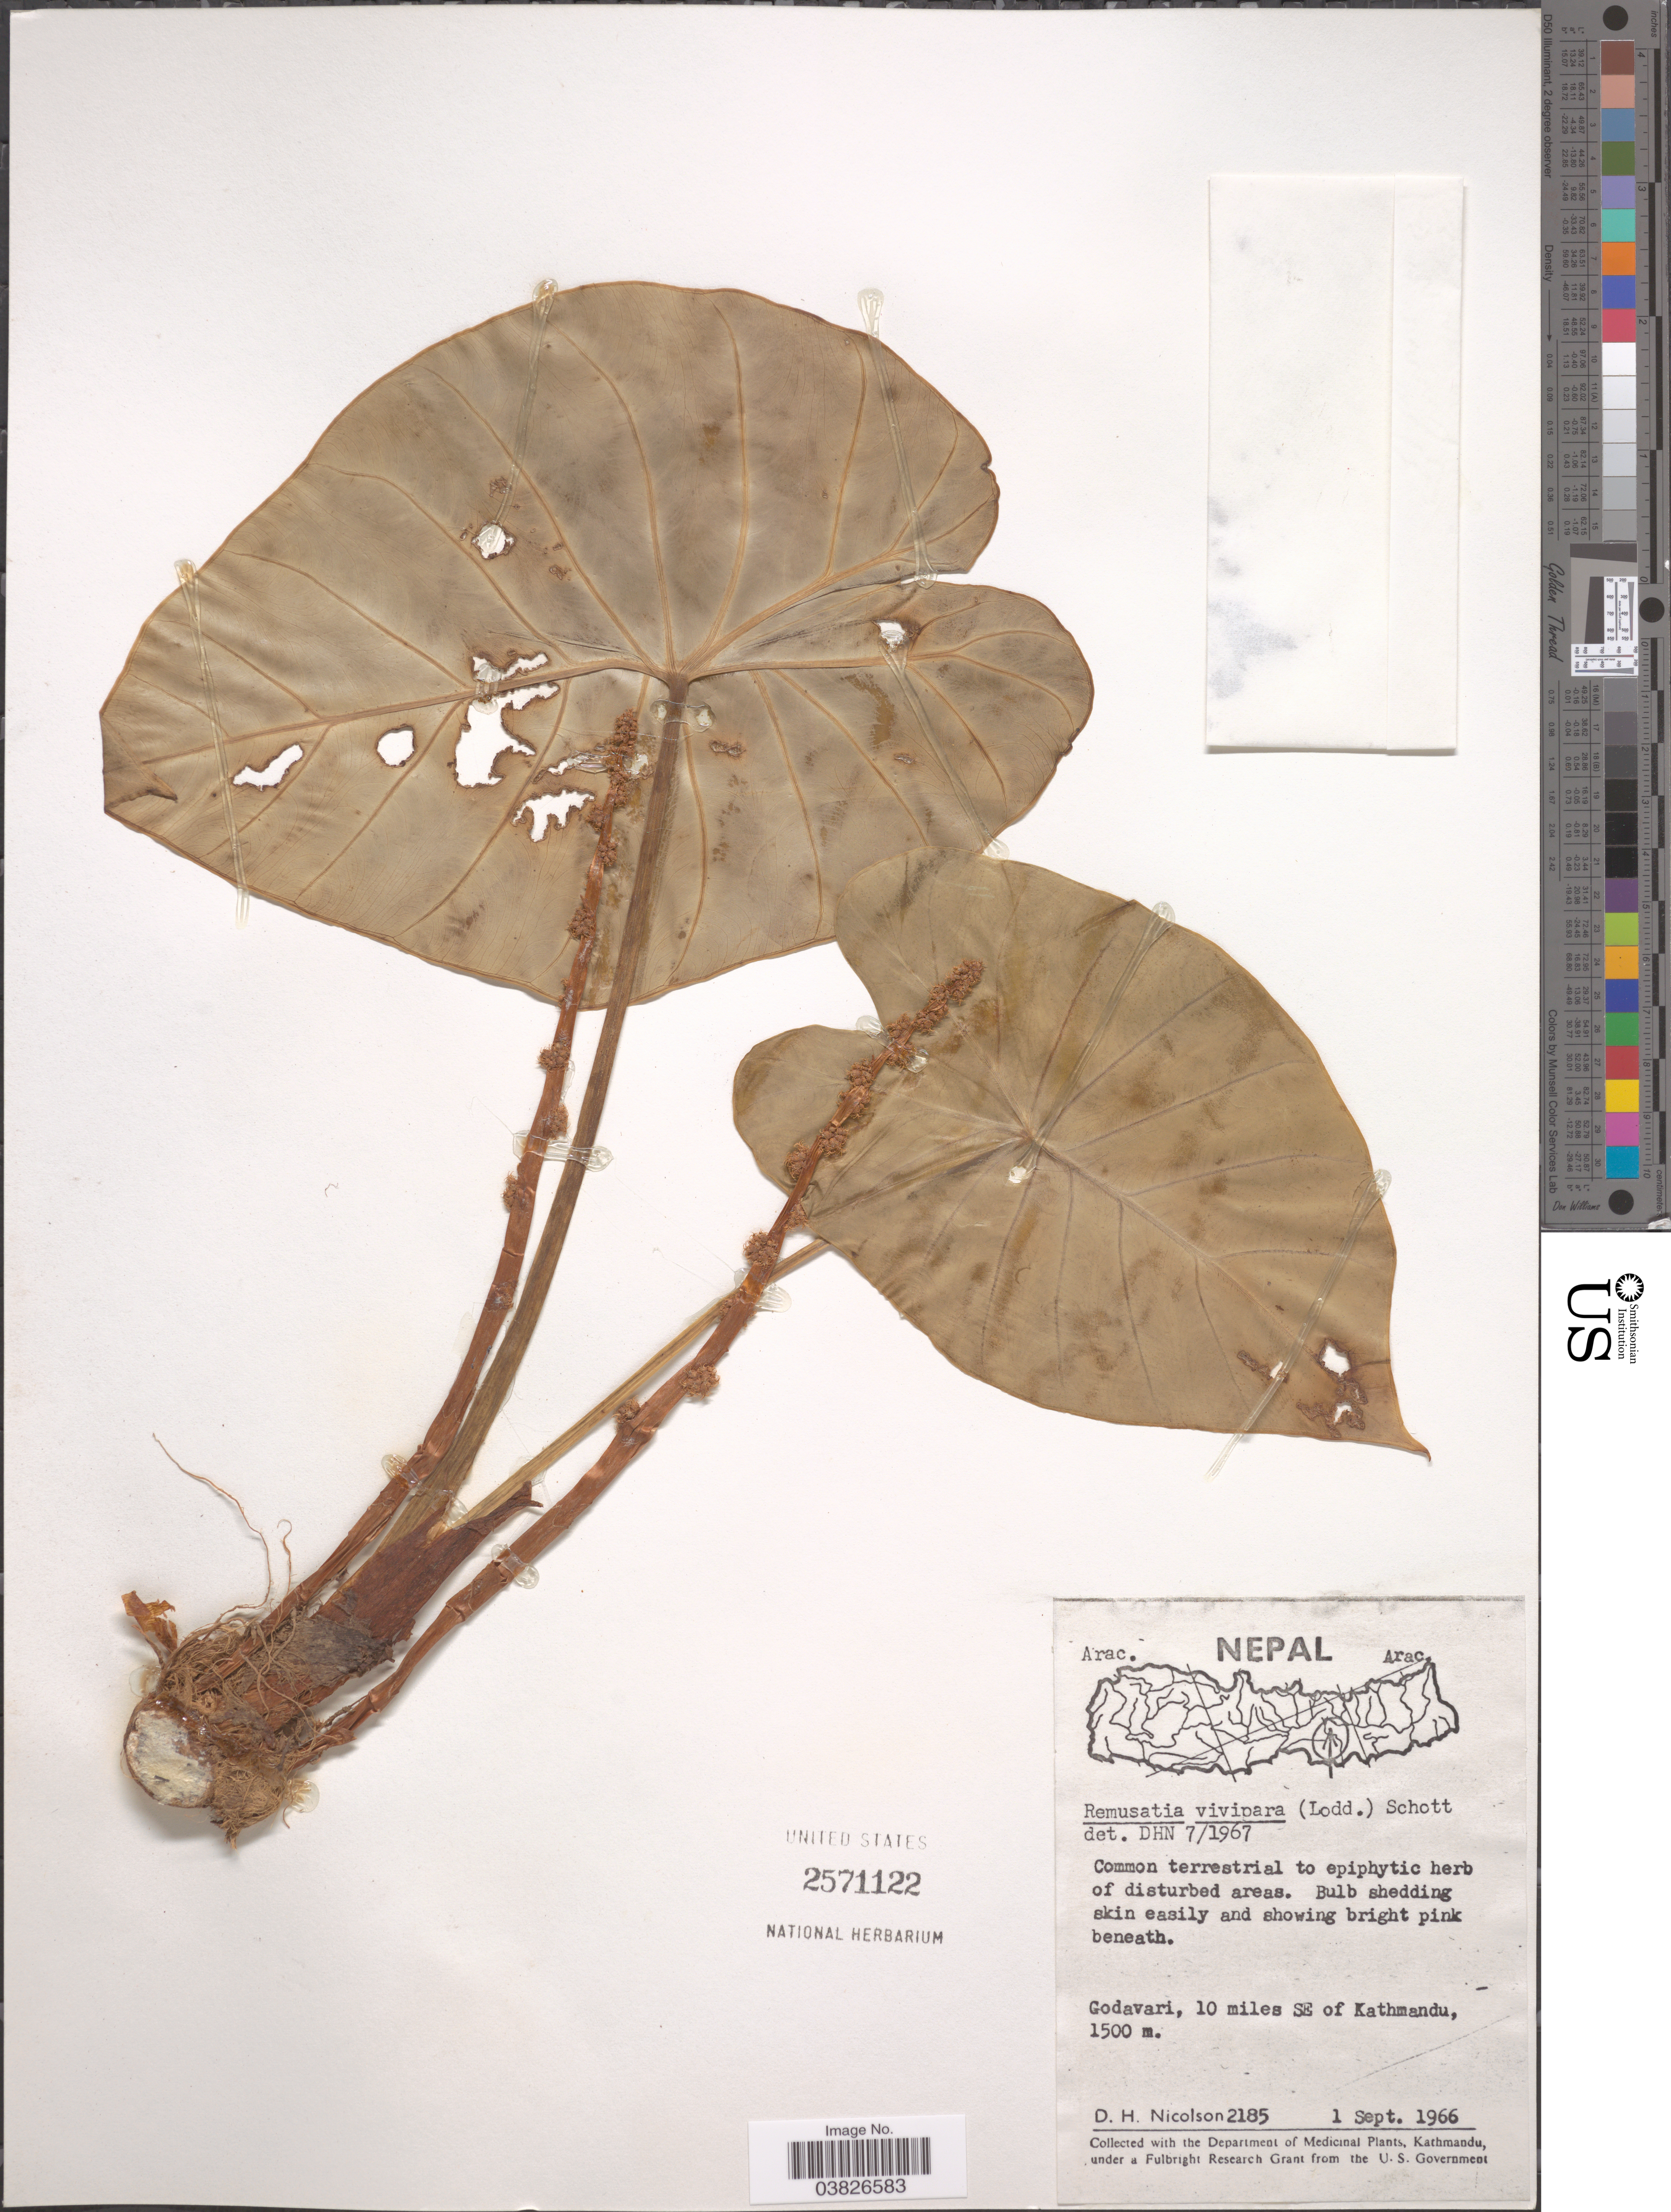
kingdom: Plantae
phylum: Tracheophyta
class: Liliopsida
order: Alismatales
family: Araceae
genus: Remusatia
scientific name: Remusatia vivipara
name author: (Roxb.) Schott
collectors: D. H. Nicolson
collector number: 2185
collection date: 1966-09-01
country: Nepal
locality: Godavari, 10 miles SE of Kathmandu.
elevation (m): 1500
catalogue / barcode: US 2571122